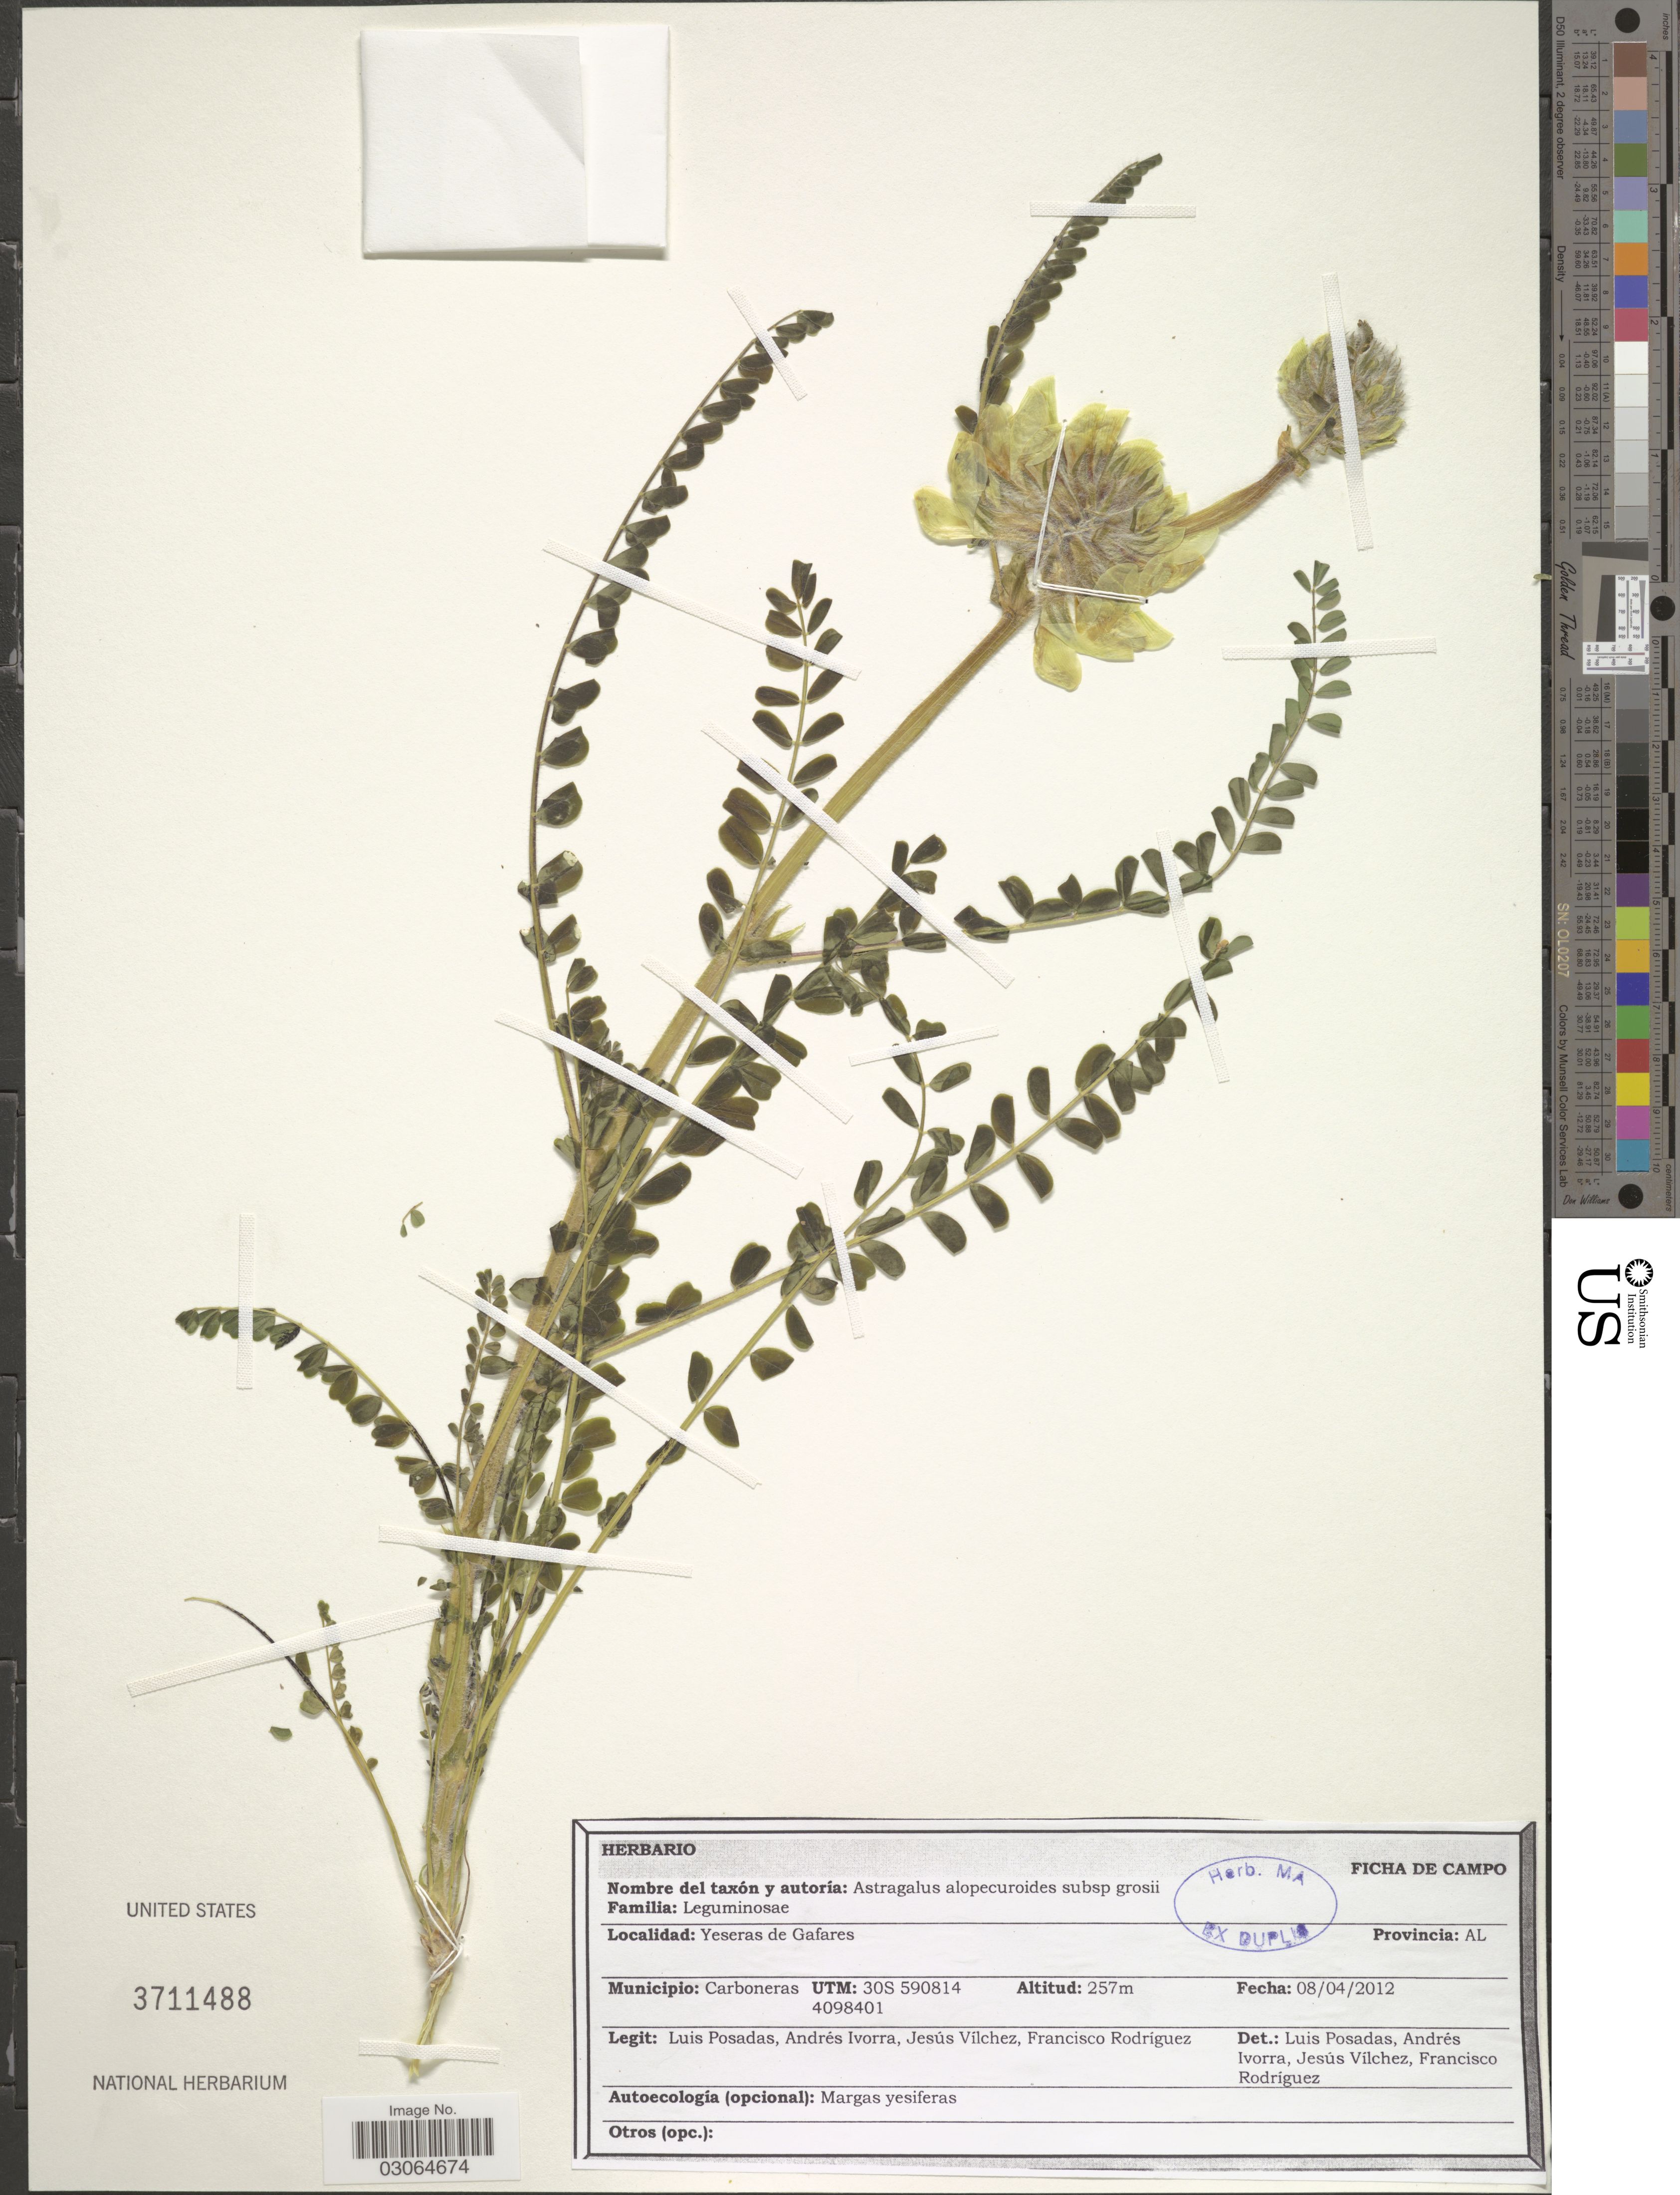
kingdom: Plantae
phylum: Tracheophyta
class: Magnoliopsida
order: Fabales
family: Fabaceae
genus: Astragalus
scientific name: Astragalus alopecuroides subsp. grossii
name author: (Pau) Goday & Rivas Mart.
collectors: L. Posadas, A. Ivorra, J. Vílchez & F. Rodriguez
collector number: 4098401?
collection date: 2012-04-08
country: Spain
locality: Yeseras de Gafares. Provincia: AL. Municipio: Carboneras UTM: 30S 590814.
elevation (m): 257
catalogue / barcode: US 3711488